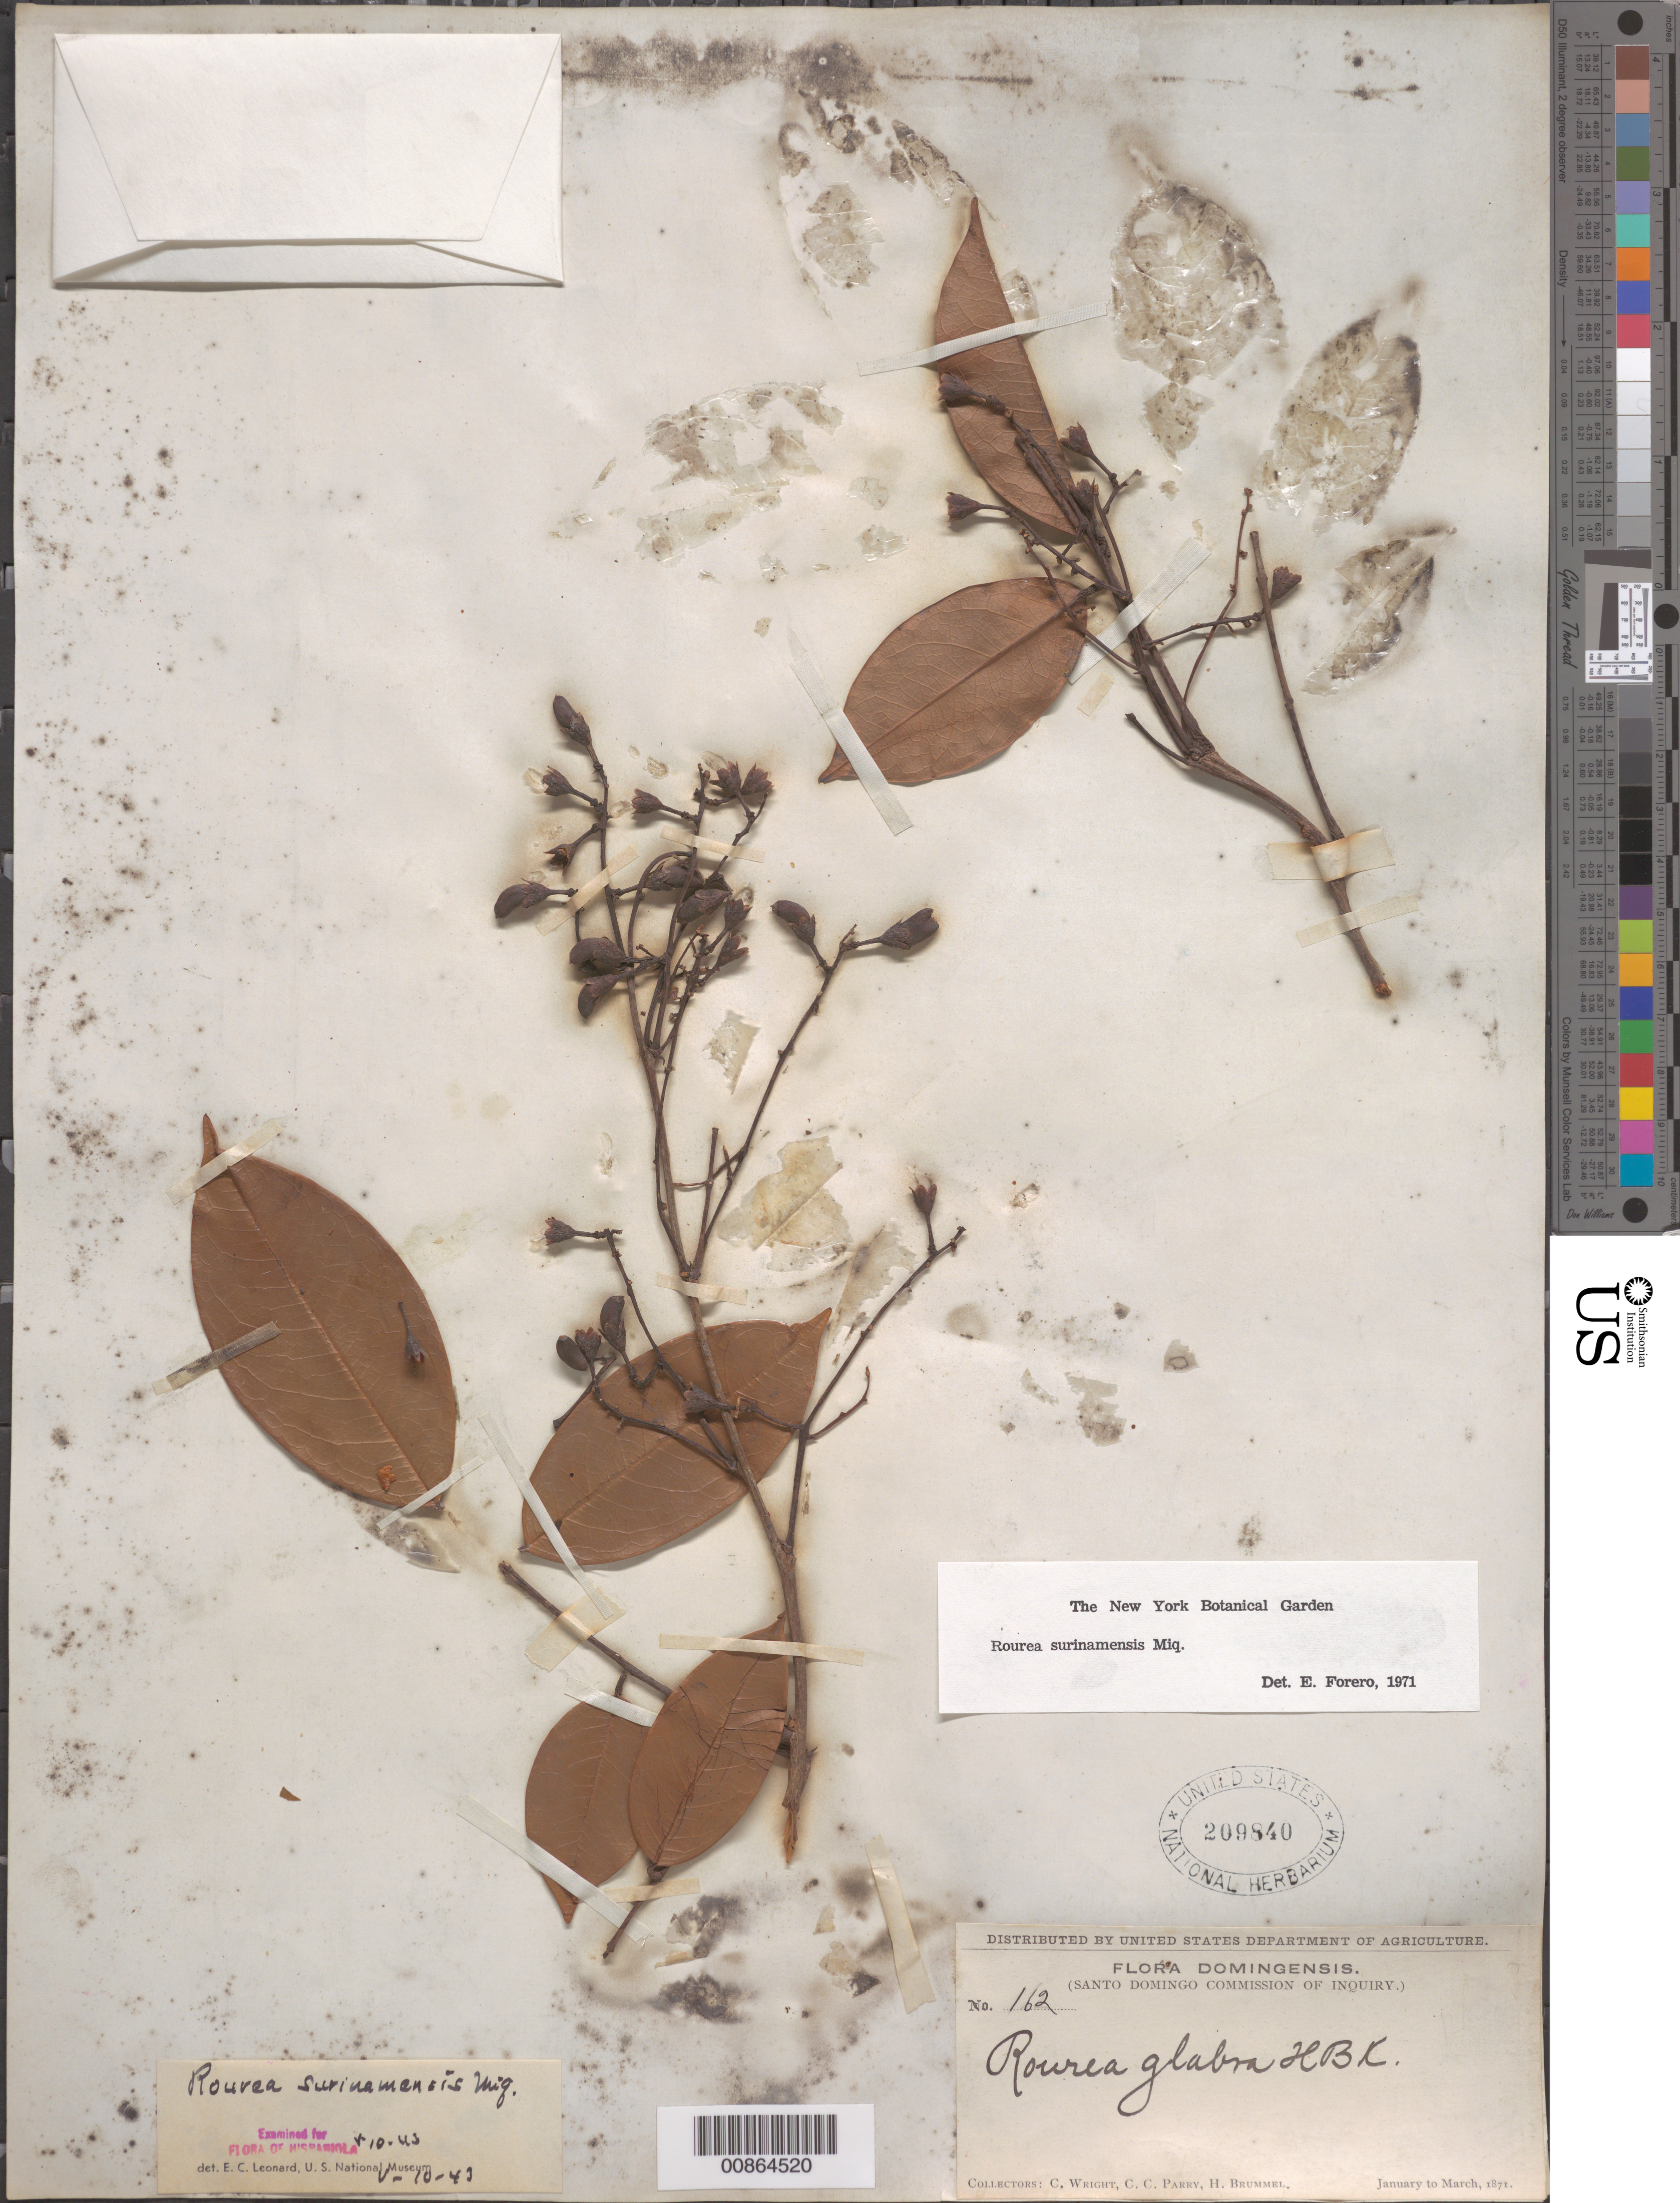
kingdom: Plantae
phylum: Tracheophyta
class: Magnoliopsida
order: Oxalidales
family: Connaraceae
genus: Rourea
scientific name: Rourea surinamensis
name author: Miq.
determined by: Forero, E.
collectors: C. Wright, C. C. Parry & H. Brummel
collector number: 162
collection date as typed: Jan 1871 to -- Mar 1871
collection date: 1871-01/1871-03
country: Dominican Republic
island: Hispaniola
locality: Dominican Republic.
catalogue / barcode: US 209840